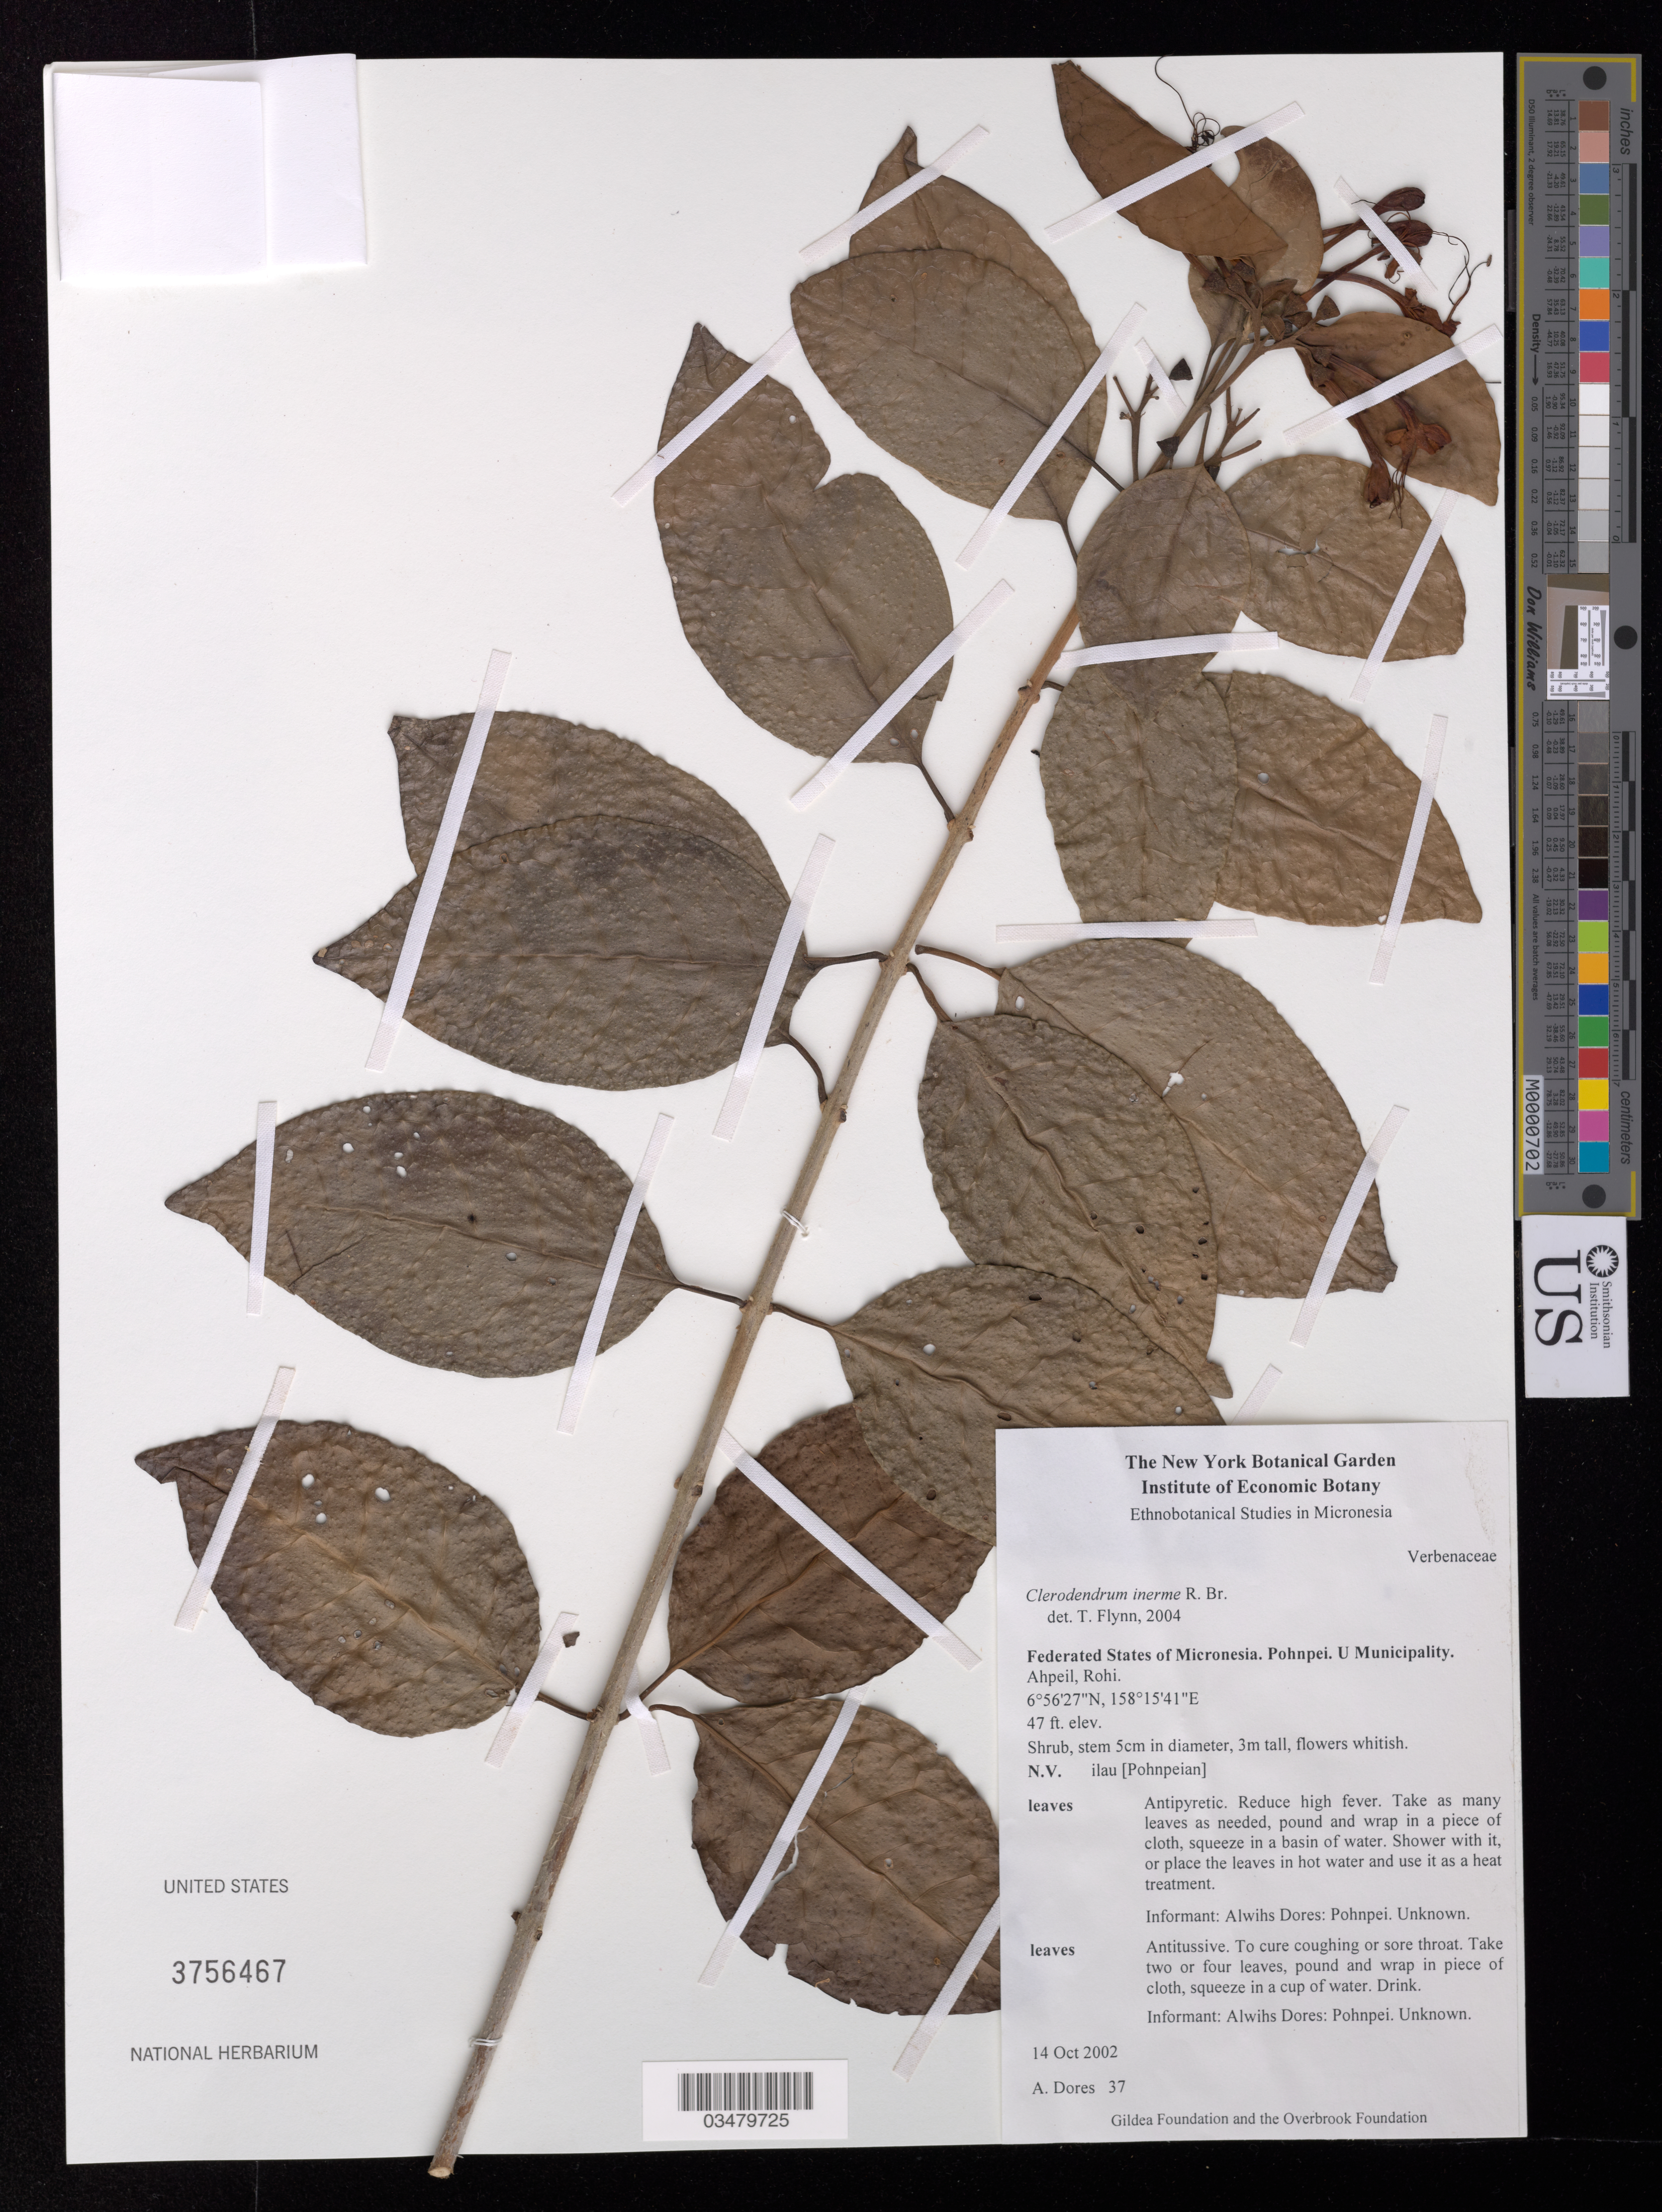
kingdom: Plantae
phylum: Tracheophyta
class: Magnoliopsida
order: Lamiales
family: Lamiaceae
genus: Clerodendrum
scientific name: Clerodendrum inerme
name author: (L.) Gaertn.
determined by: Flynn, T. W.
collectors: A. Dores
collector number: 37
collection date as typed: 14 Oct 2002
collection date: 2002-10-14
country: Micronesia, Federated States of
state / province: Pohnpei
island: Pohnpei [Ponape]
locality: U Municipality. Ahpeil, Rohi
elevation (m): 14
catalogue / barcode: US 3756467